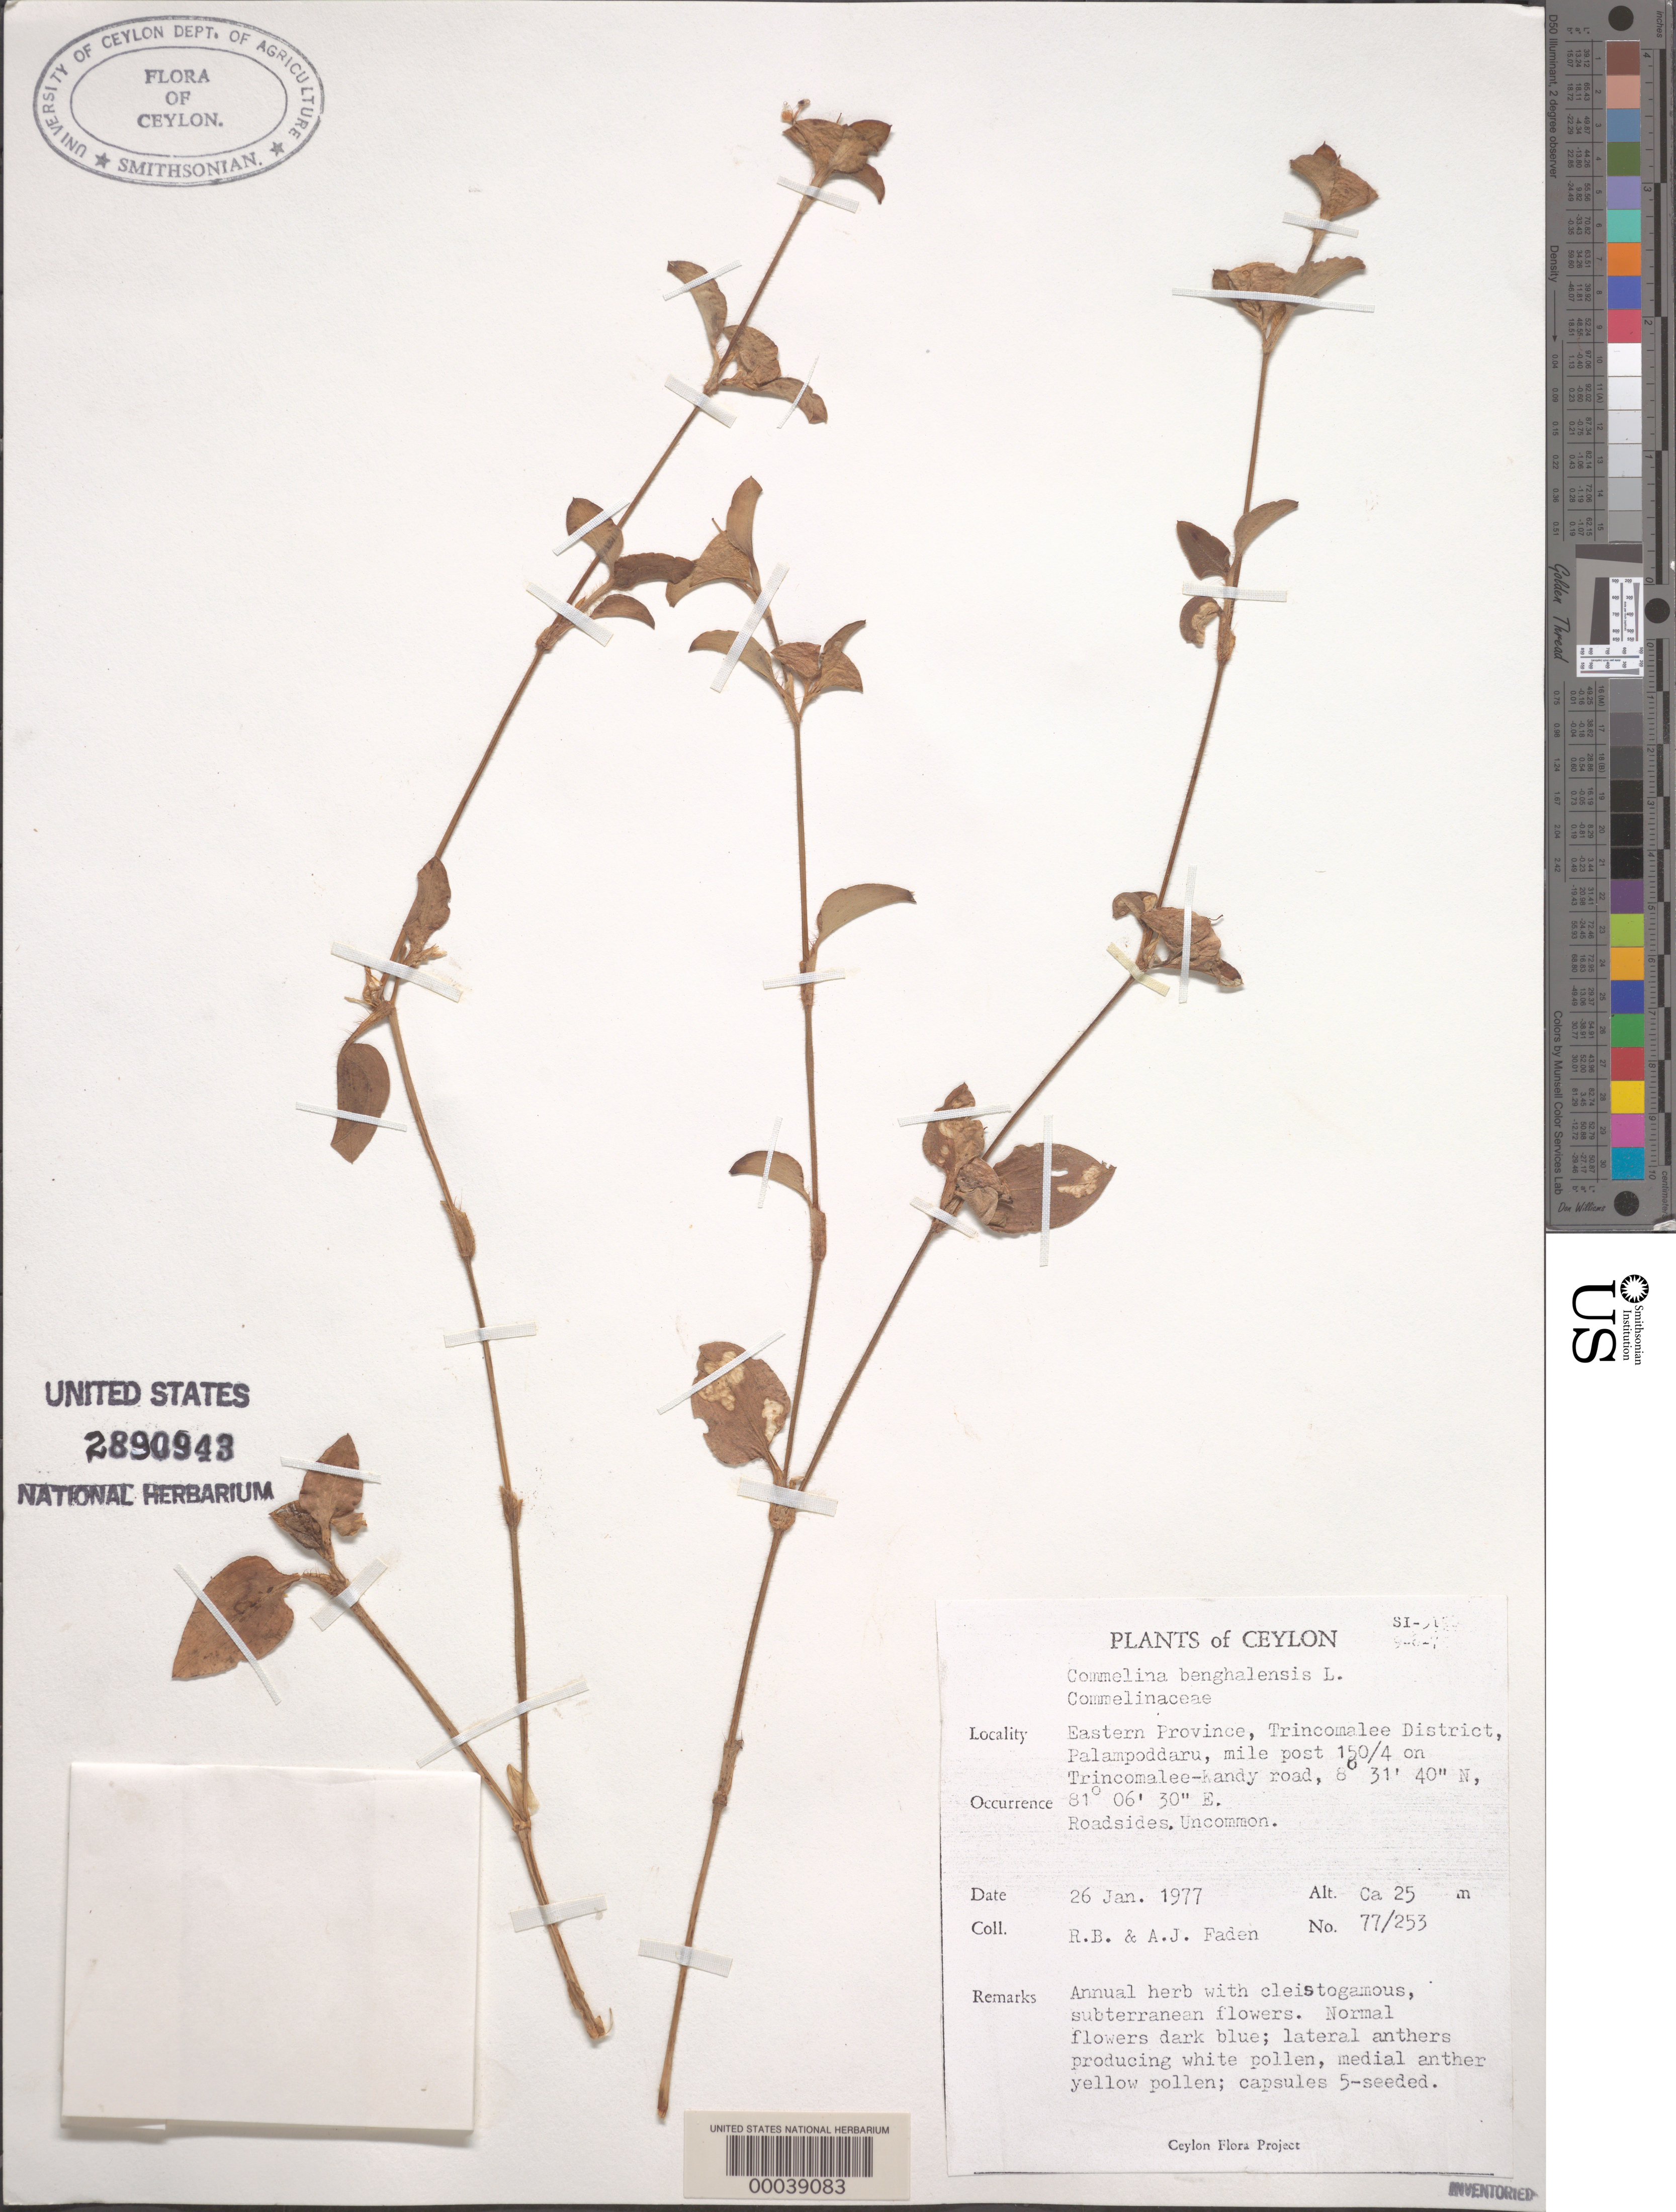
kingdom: Plantae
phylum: Tracheophyta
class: Liliopsida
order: Commelinales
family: Commelinaceae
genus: Commelina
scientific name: Commelina benghalensis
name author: L.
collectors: R. B. Faden & A. J. Faden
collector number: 77/253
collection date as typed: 26 Jan 1977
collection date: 1977-01-26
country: Sri Lanka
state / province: Eastern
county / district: Trincomalee Dist.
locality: Palampoddaru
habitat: Roadsides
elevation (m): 25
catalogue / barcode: US 2890943